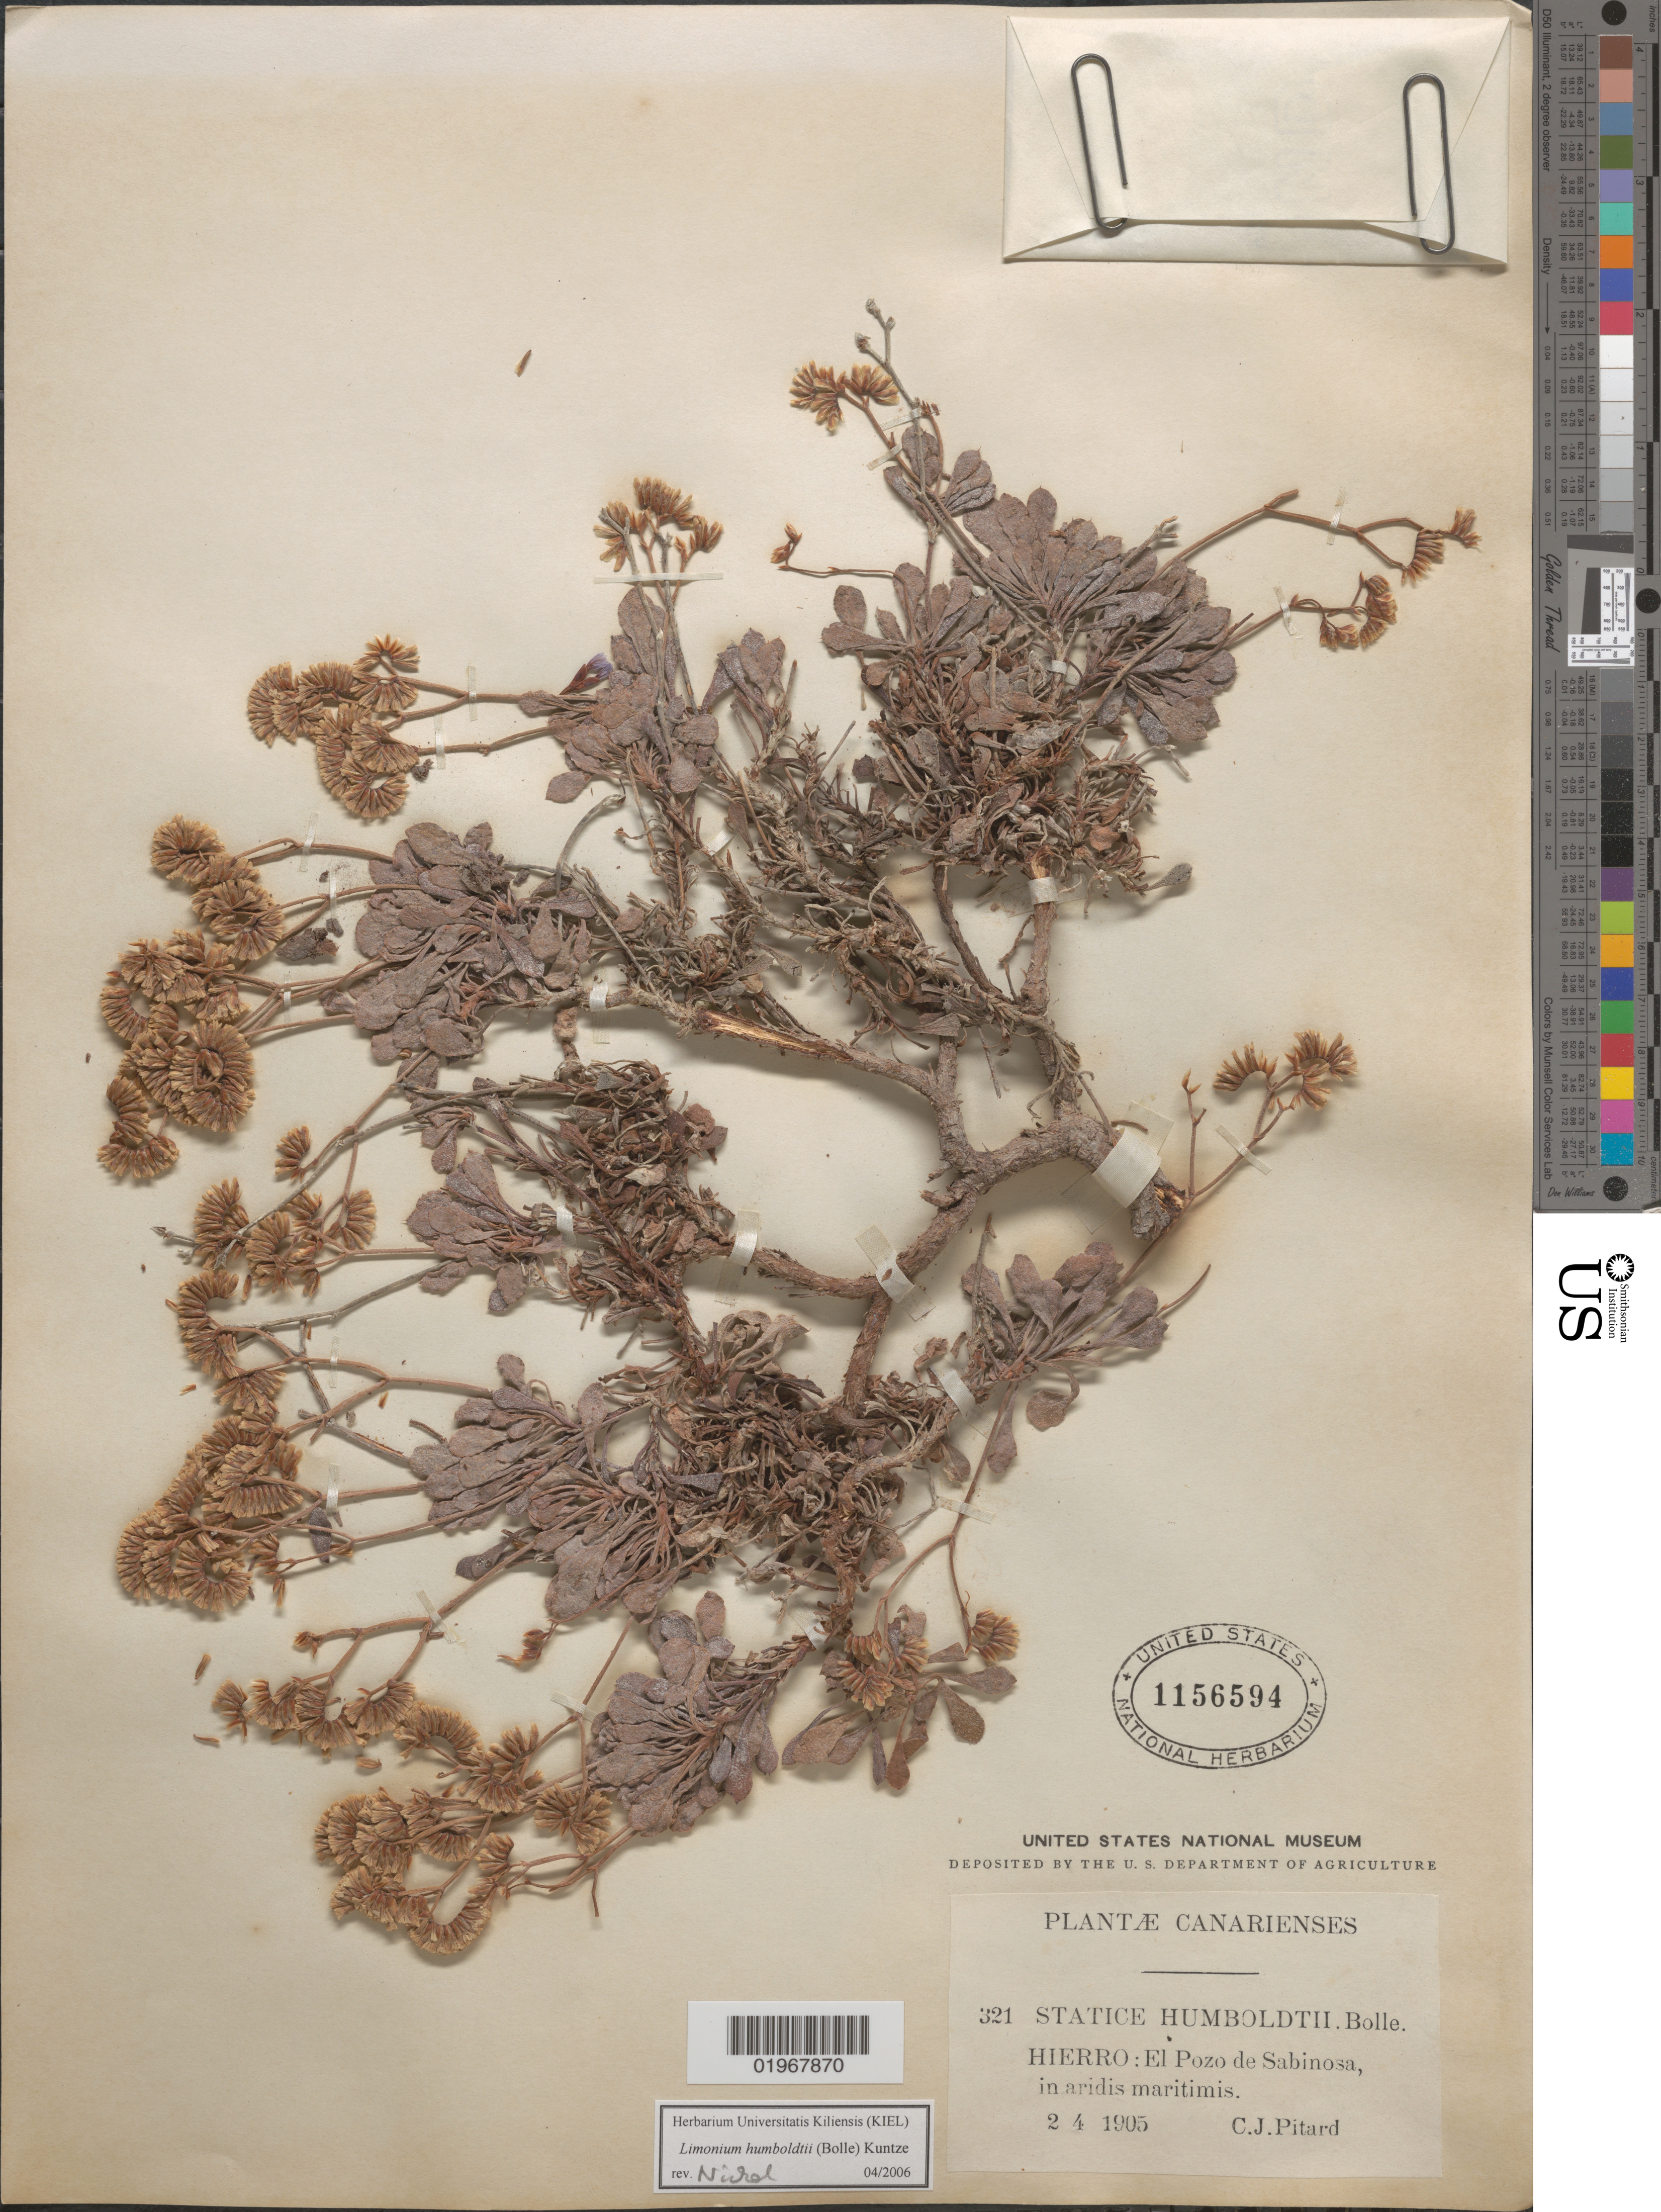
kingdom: Plantae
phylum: Tracheophyta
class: Magnoliopsida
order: Caryophyllales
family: Plumbaginaceae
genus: Limonium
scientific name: Limonium humboldtii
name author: Kuntze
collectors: C. Pitard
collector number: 321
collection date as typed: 2 4 1905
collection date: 1905-02-04 or 1905-04-02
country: Spain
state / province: Canarias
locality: Hierro: El Pozo de Sabinosa, in aridis maritimis.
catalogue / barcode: US 1156594